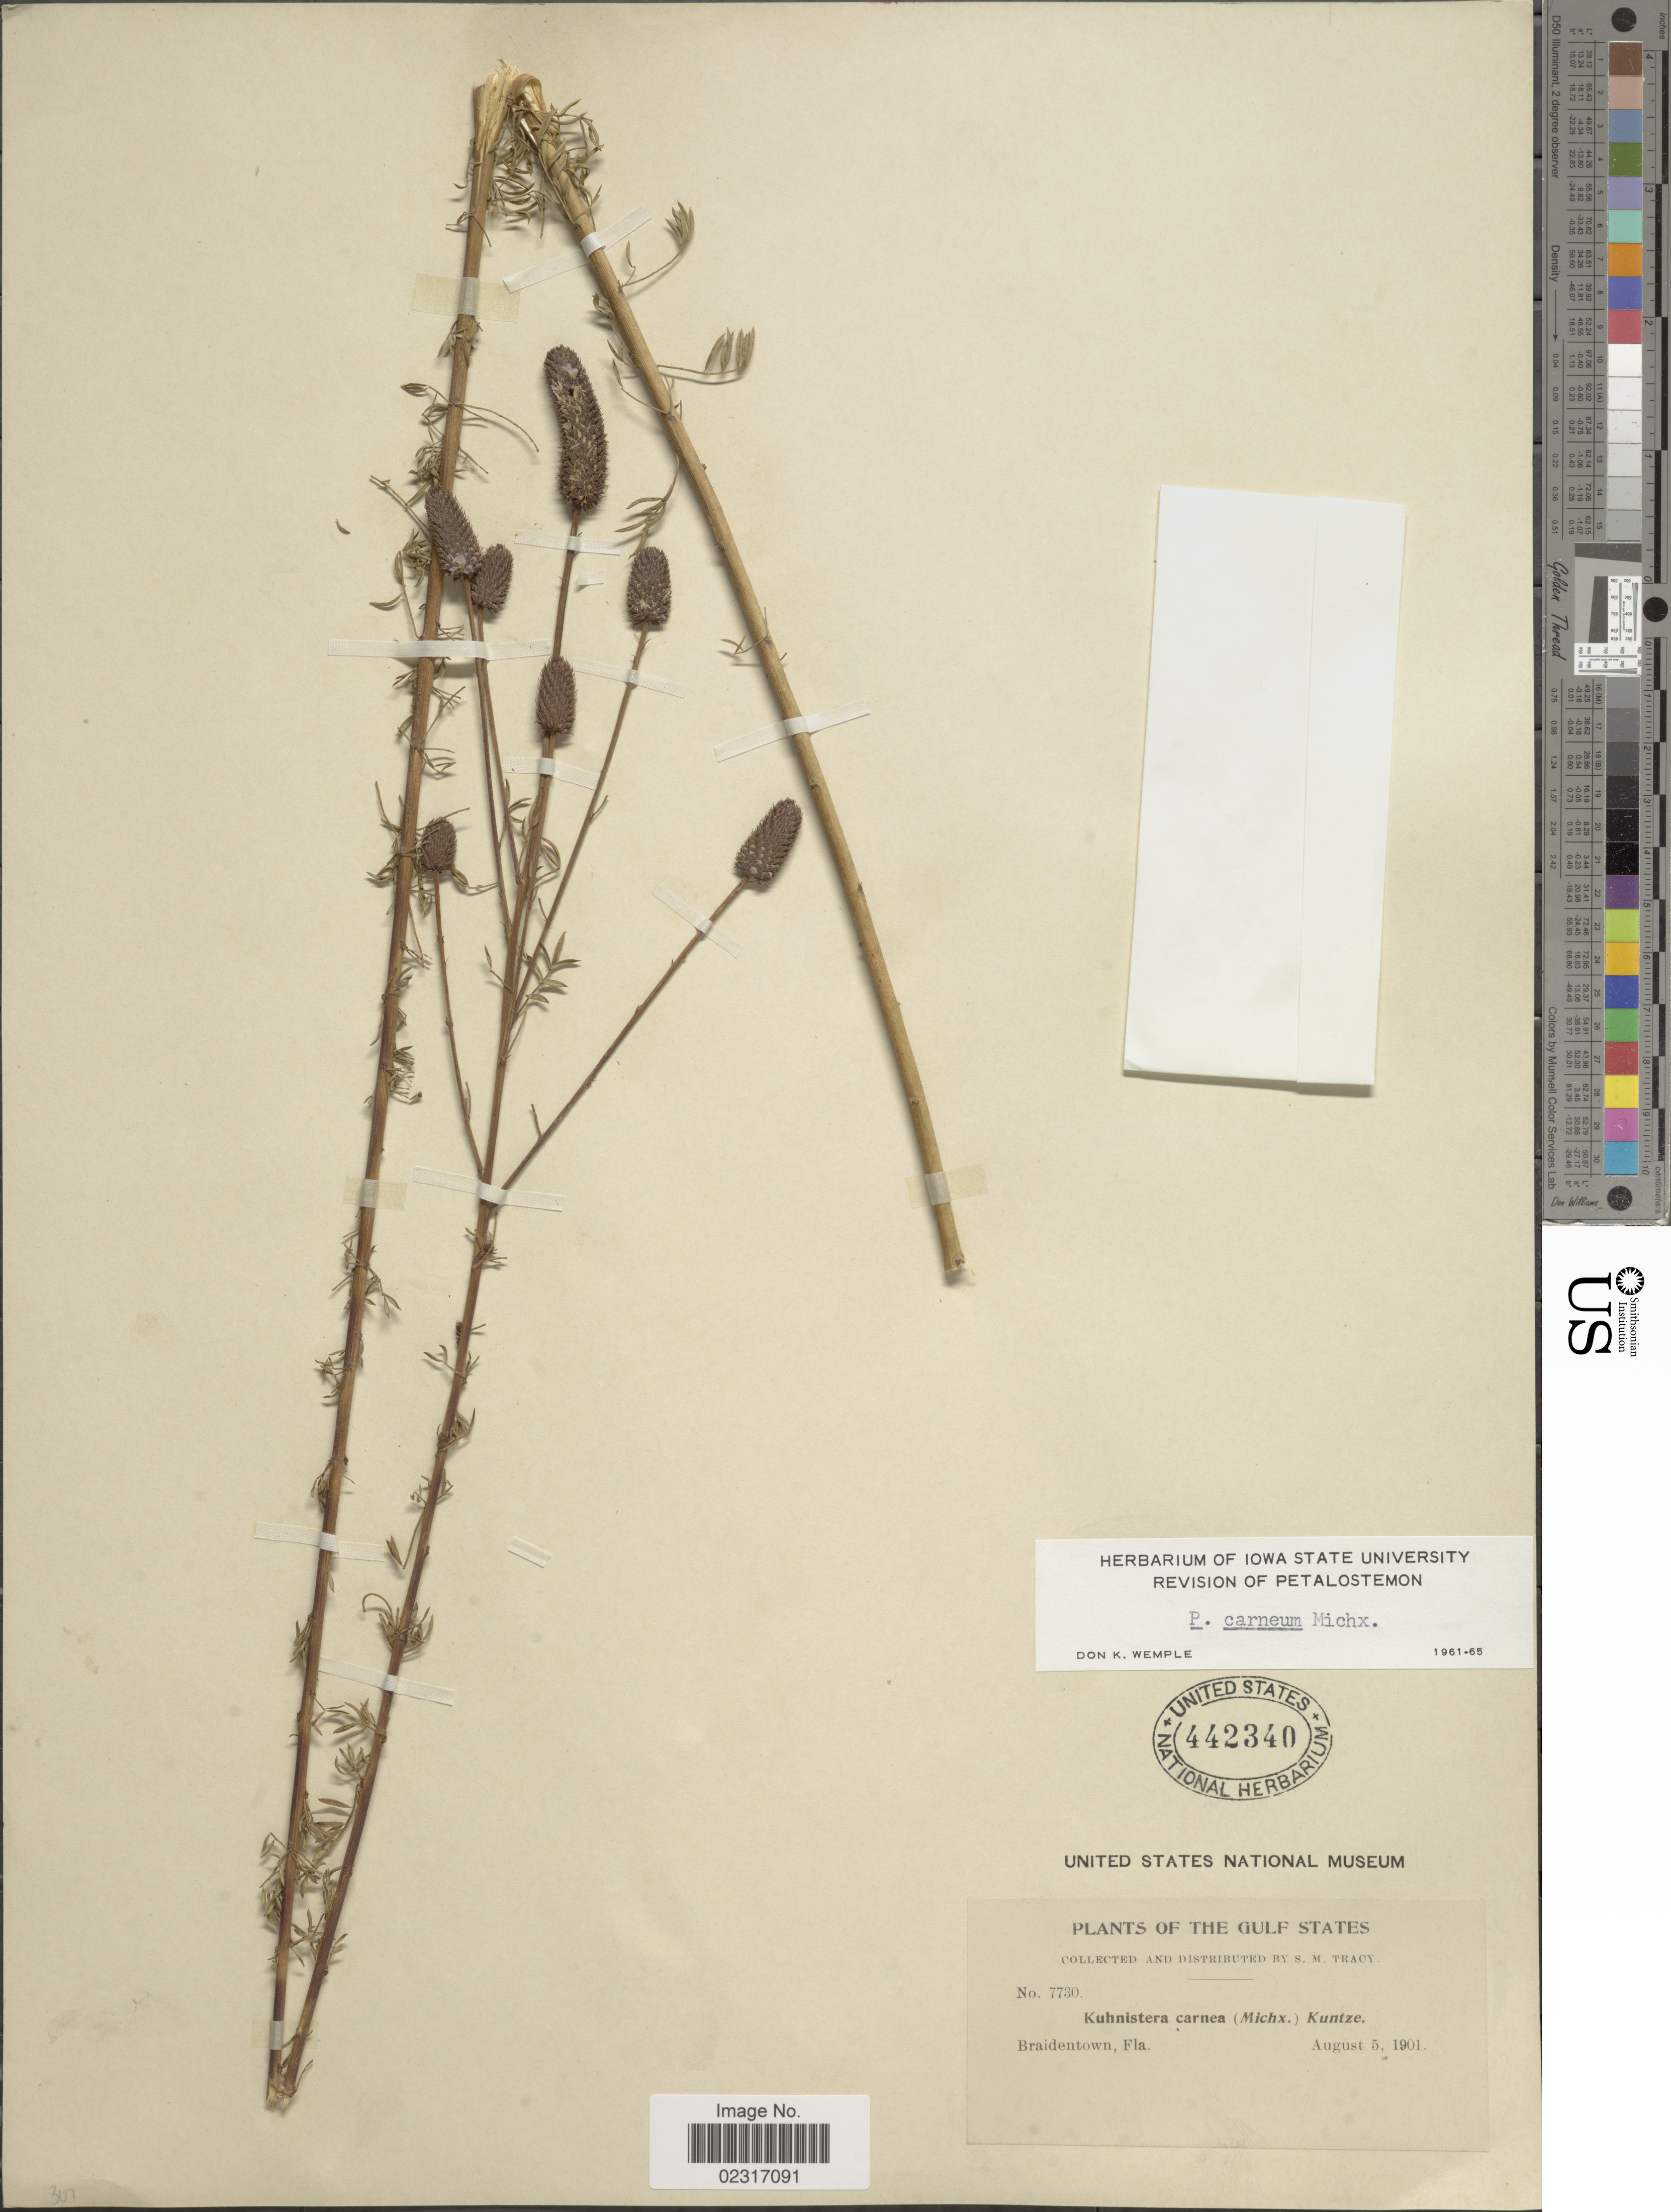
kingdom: Plantae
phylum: Tracheophyta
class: Magnoliopsida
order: Fabales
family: Fabaceae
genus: Dalea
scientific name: Dalea carnea var. carnea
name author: (Michx.) Poir.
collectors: S. M. Tracy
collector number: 7730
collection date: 1901-08-05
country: United States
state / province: Florida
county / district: Manatee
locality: The Gulf States. Braidentown, Fla.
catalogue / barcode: US 442340